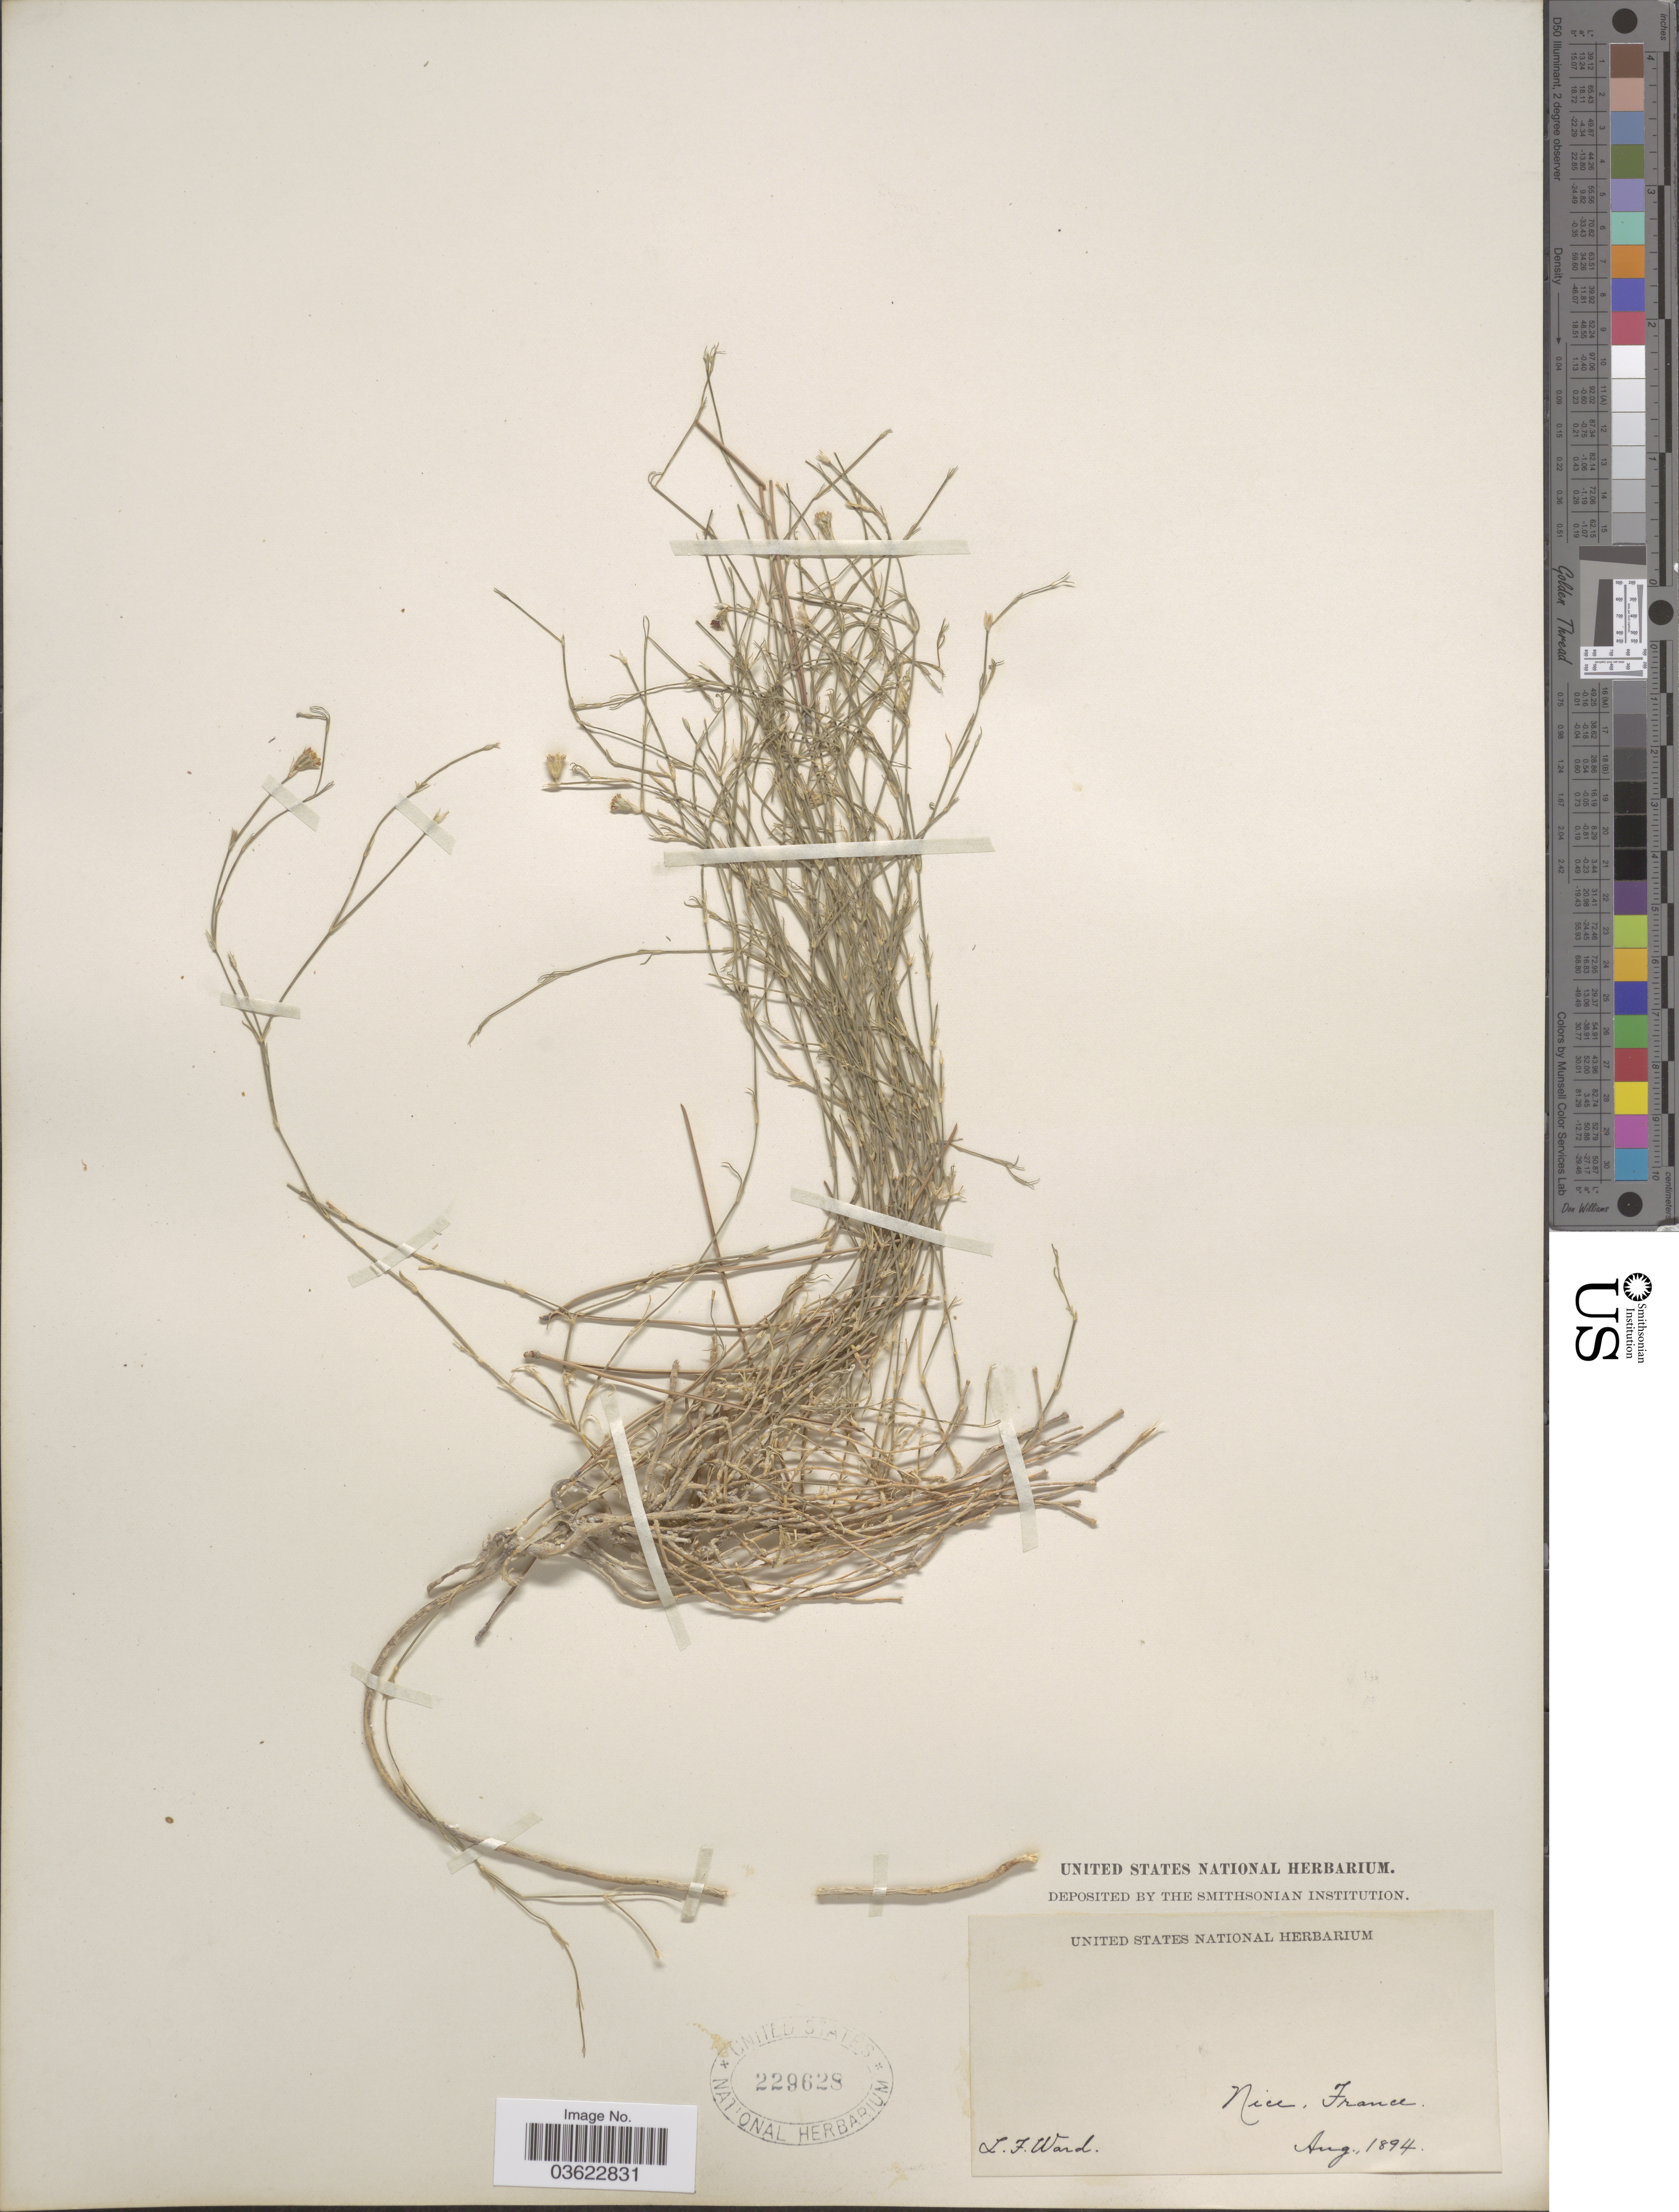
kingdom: Plantae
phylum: Tracheophyta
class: Magnoliopsida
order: Caryophyllales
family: Caryophyllaceae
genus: Arenaria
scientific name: Arenaria sp.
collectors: L. Ward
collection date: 1894-08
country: France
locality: Nice.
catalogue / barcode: US 229628